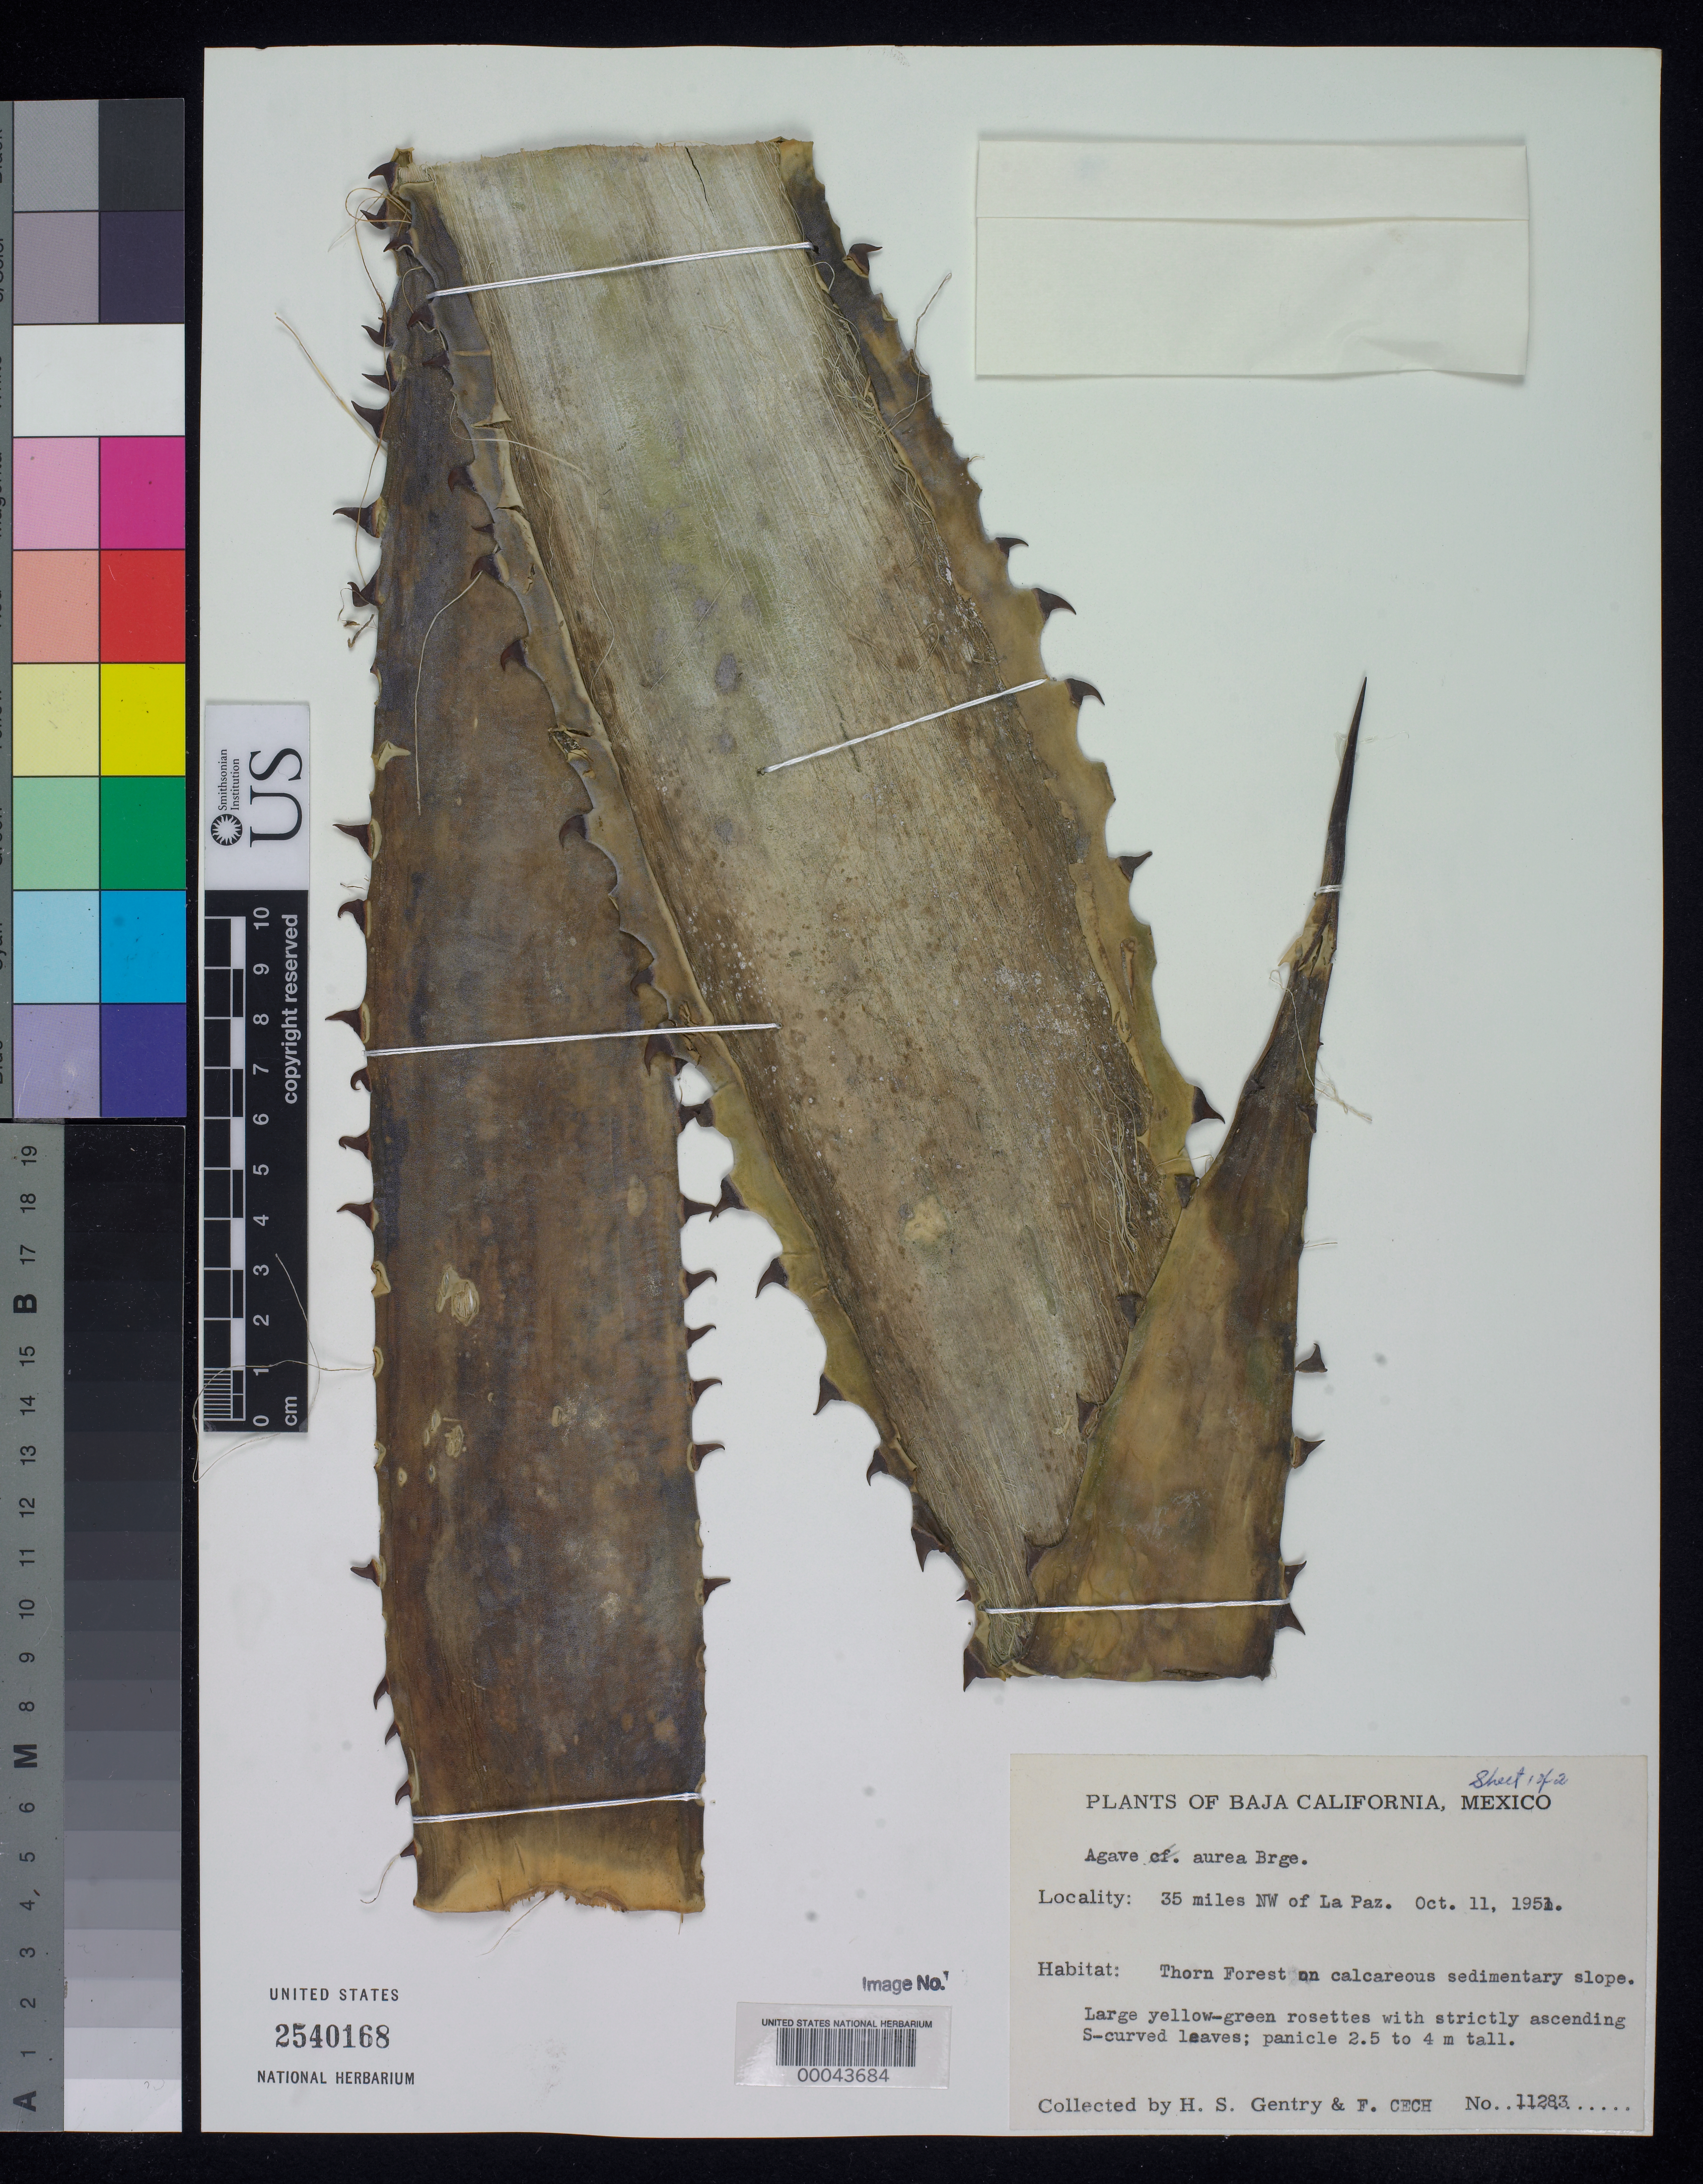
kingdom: Plantae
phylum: Tracheophyta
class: Liliopsida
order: Asparagales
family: Asparagaceae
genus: Agave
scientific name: Agave aurea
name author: Brandegee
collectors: H. S. Gentry & F. Cech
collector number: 11283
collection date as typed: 11 Oct 1951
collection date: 1951-10-11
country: Mexico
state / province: Baja California Sur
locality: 35 mi NW of La Paz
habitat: Thorn forest on calcareous sedimentary slope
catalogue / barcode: US 2540168